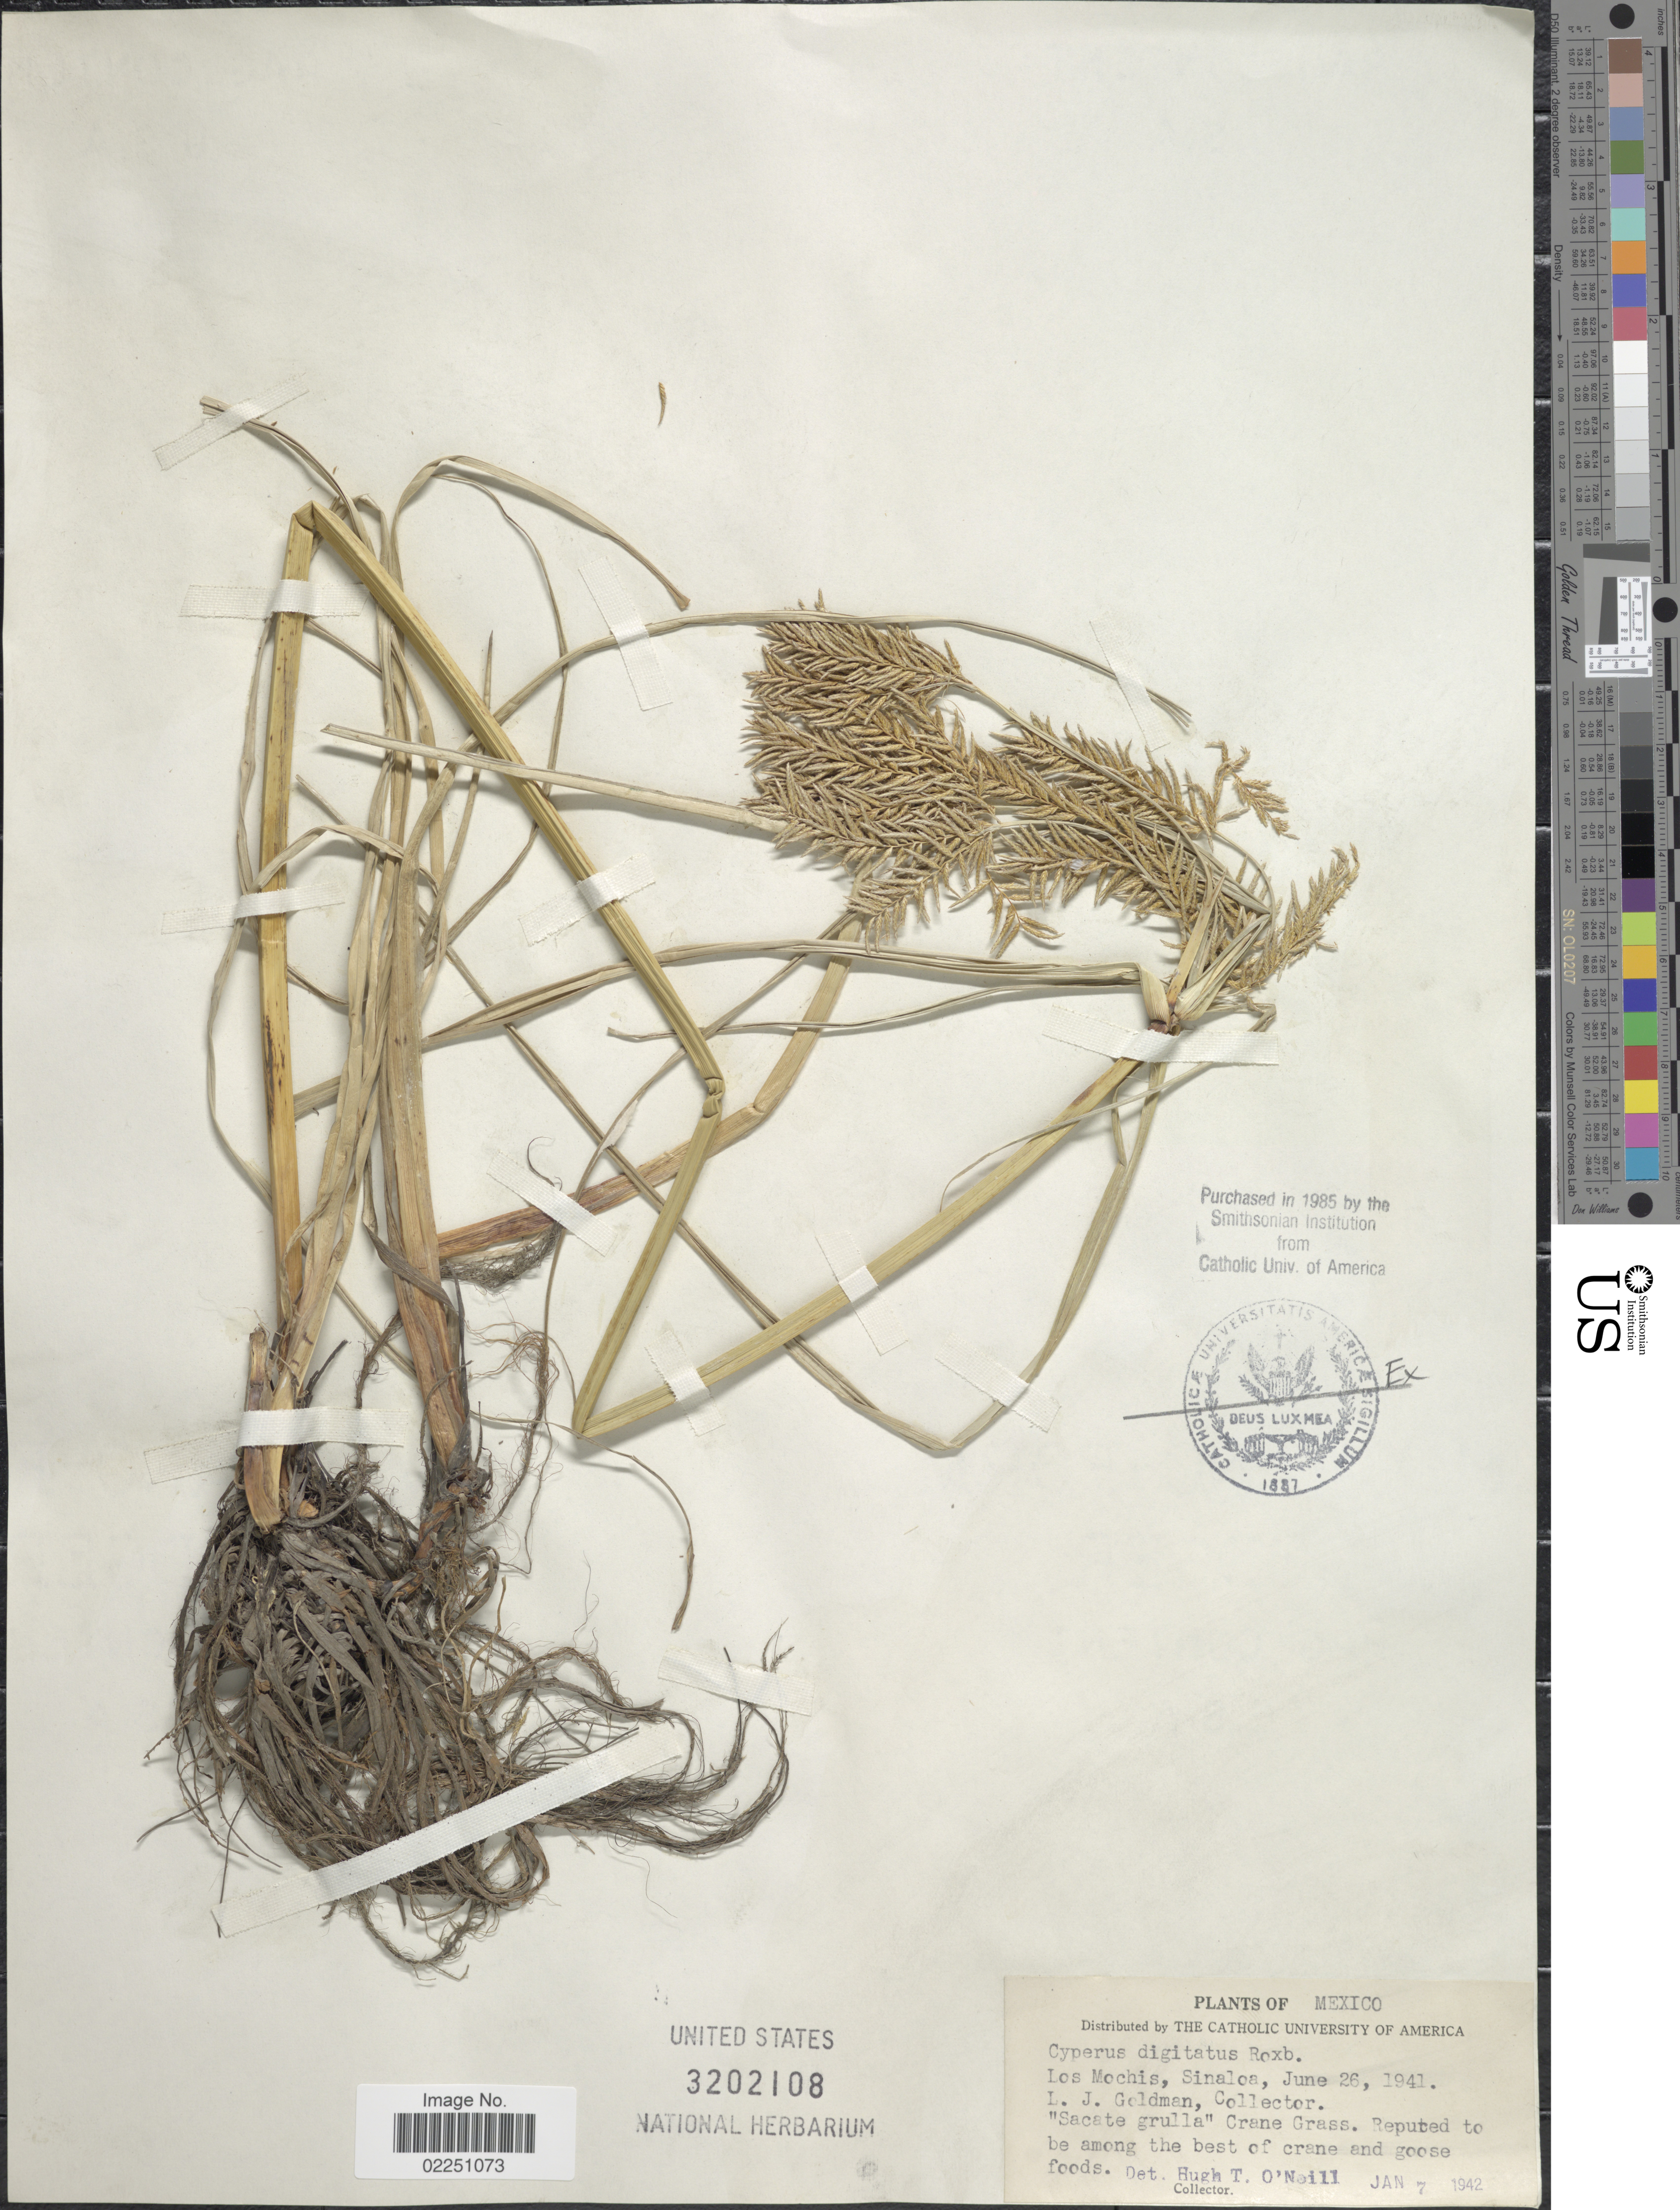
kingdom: Plantae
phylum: Tracheophyta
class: Liliopsida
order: Poales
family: Cyperaceae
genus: Cyperus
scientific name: Cyperus digitatus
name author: Roxb.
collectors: L. Goldman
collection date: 1941-06-26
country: Mexico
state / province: Sinaloa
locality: Los Mochis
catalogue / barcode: US 3202108